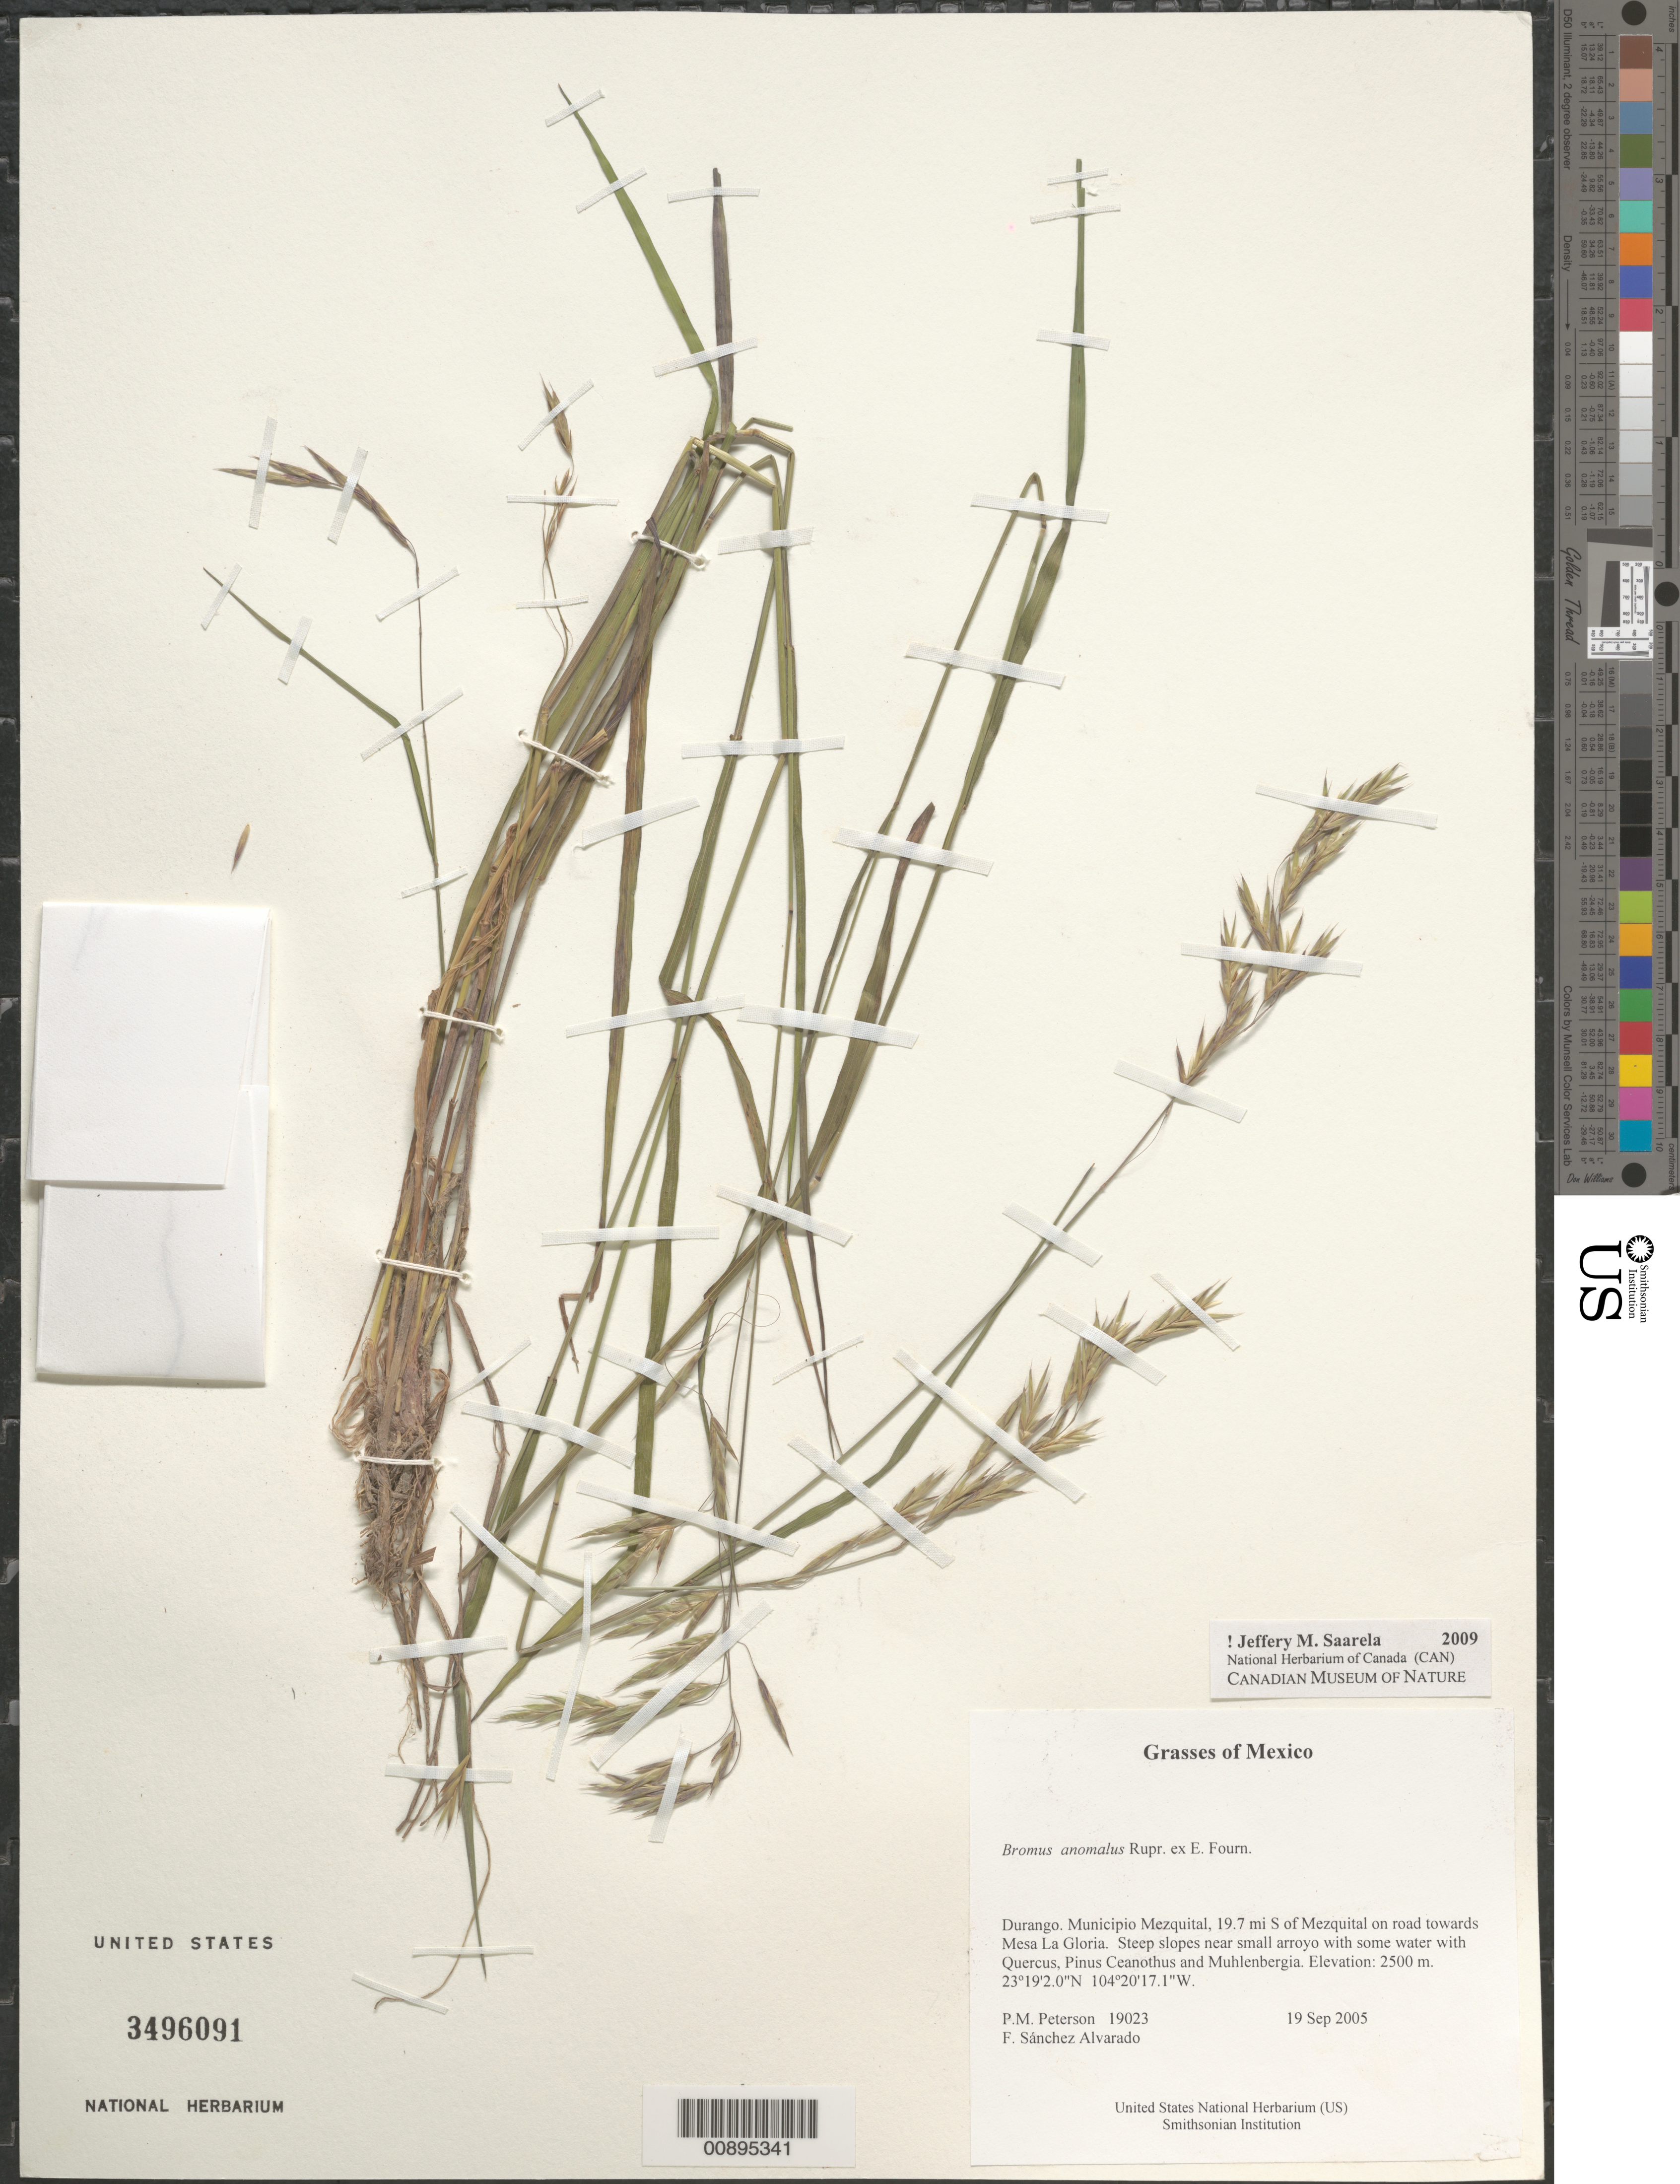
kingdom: Plantae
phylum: Tracheophyta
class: Liliopsida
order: Poales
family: Poaceae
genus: Bromus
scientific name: Bromus anomalus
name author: Rupr. ex E. Fourn.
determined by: Saarela, J. M., (CAN), Canadian Museum of Nature (CANADA)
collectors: P. M. Peterson & F. Sánchez Alvarado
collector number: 19023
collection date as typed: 19 Sep 2005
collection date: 2005-09-19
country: Mexico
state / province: Durango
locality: Municipio Mezquital, 19.7 mi S of Mezquital on road towards Mesa La Gloria. Steep slopes near small arroyo with some water with Quercus, Pinus Ceanothus and Muhlenbergia.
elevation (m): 2500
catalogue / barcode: US 3496091